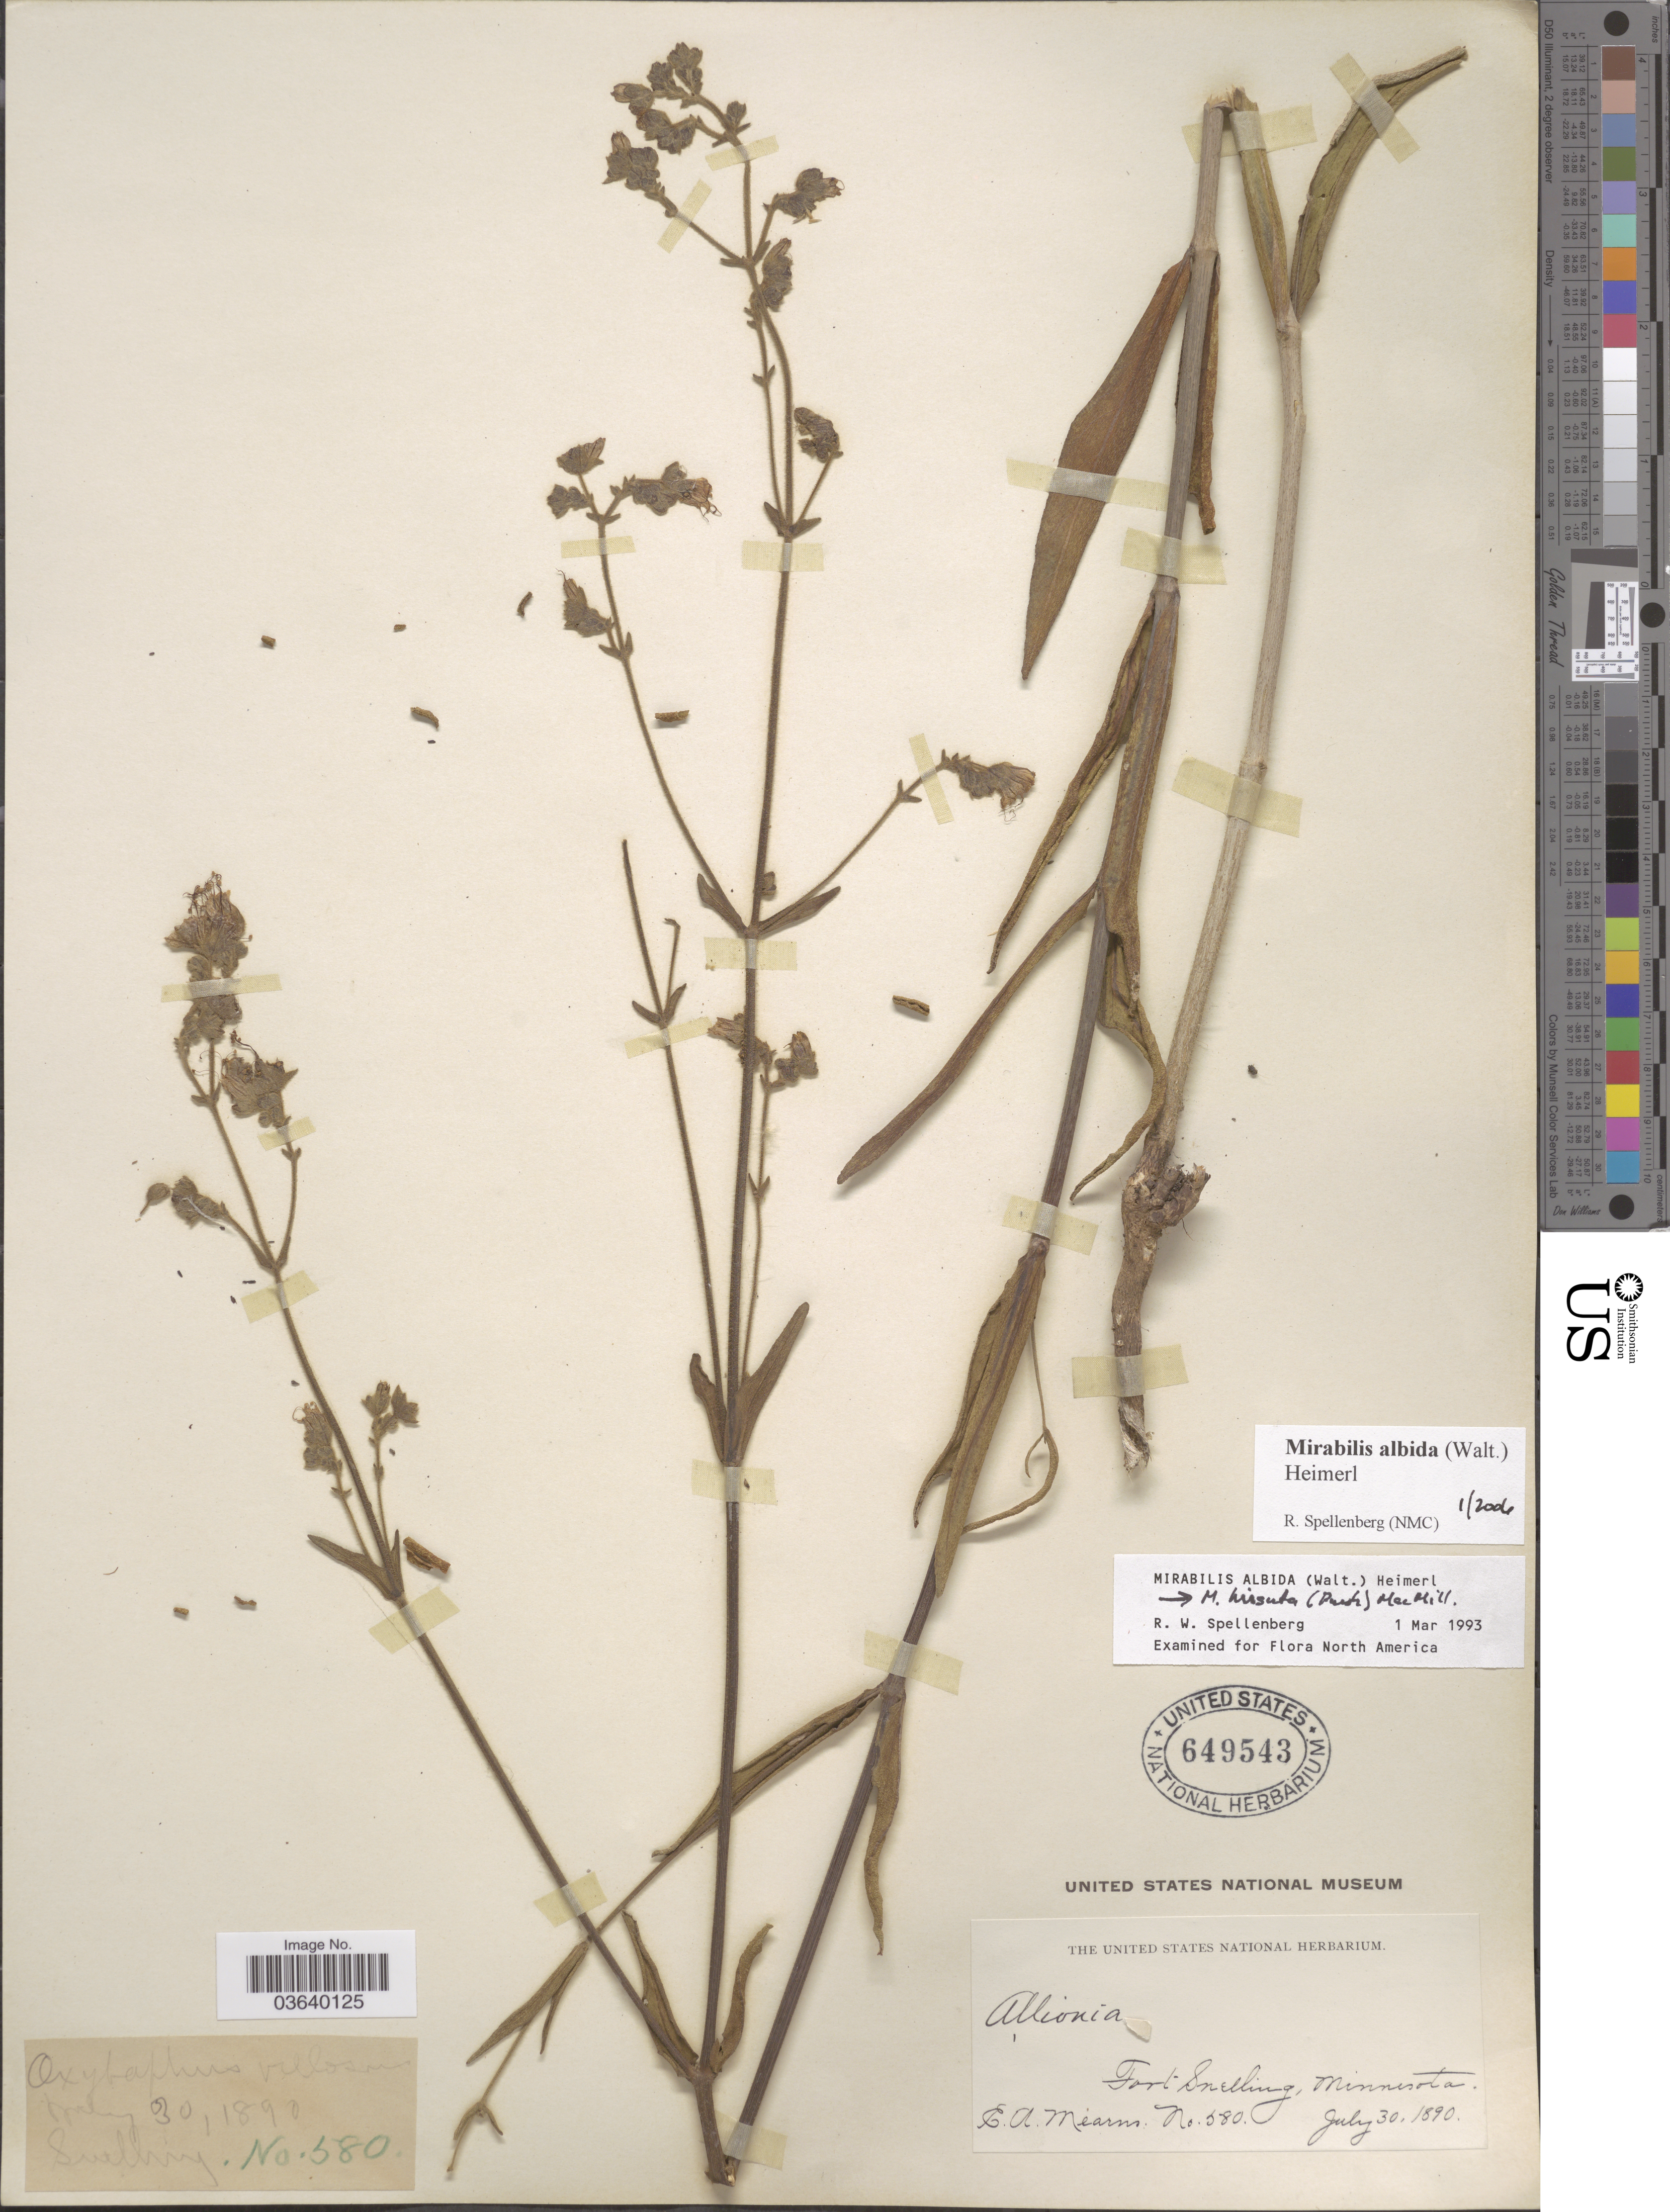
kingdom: Plantae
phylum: Tracheophyta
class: Magnoliopsida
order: Caryophyllales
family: Nyctaginaceae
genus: Mirabilis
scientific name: Mirabilis albida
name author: (Walter) Heimerl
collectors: E. A. Mearns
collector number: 580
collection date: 1890-07-30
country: United States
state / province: Minnesota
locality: Fort Snelling.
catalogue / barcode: US 649543